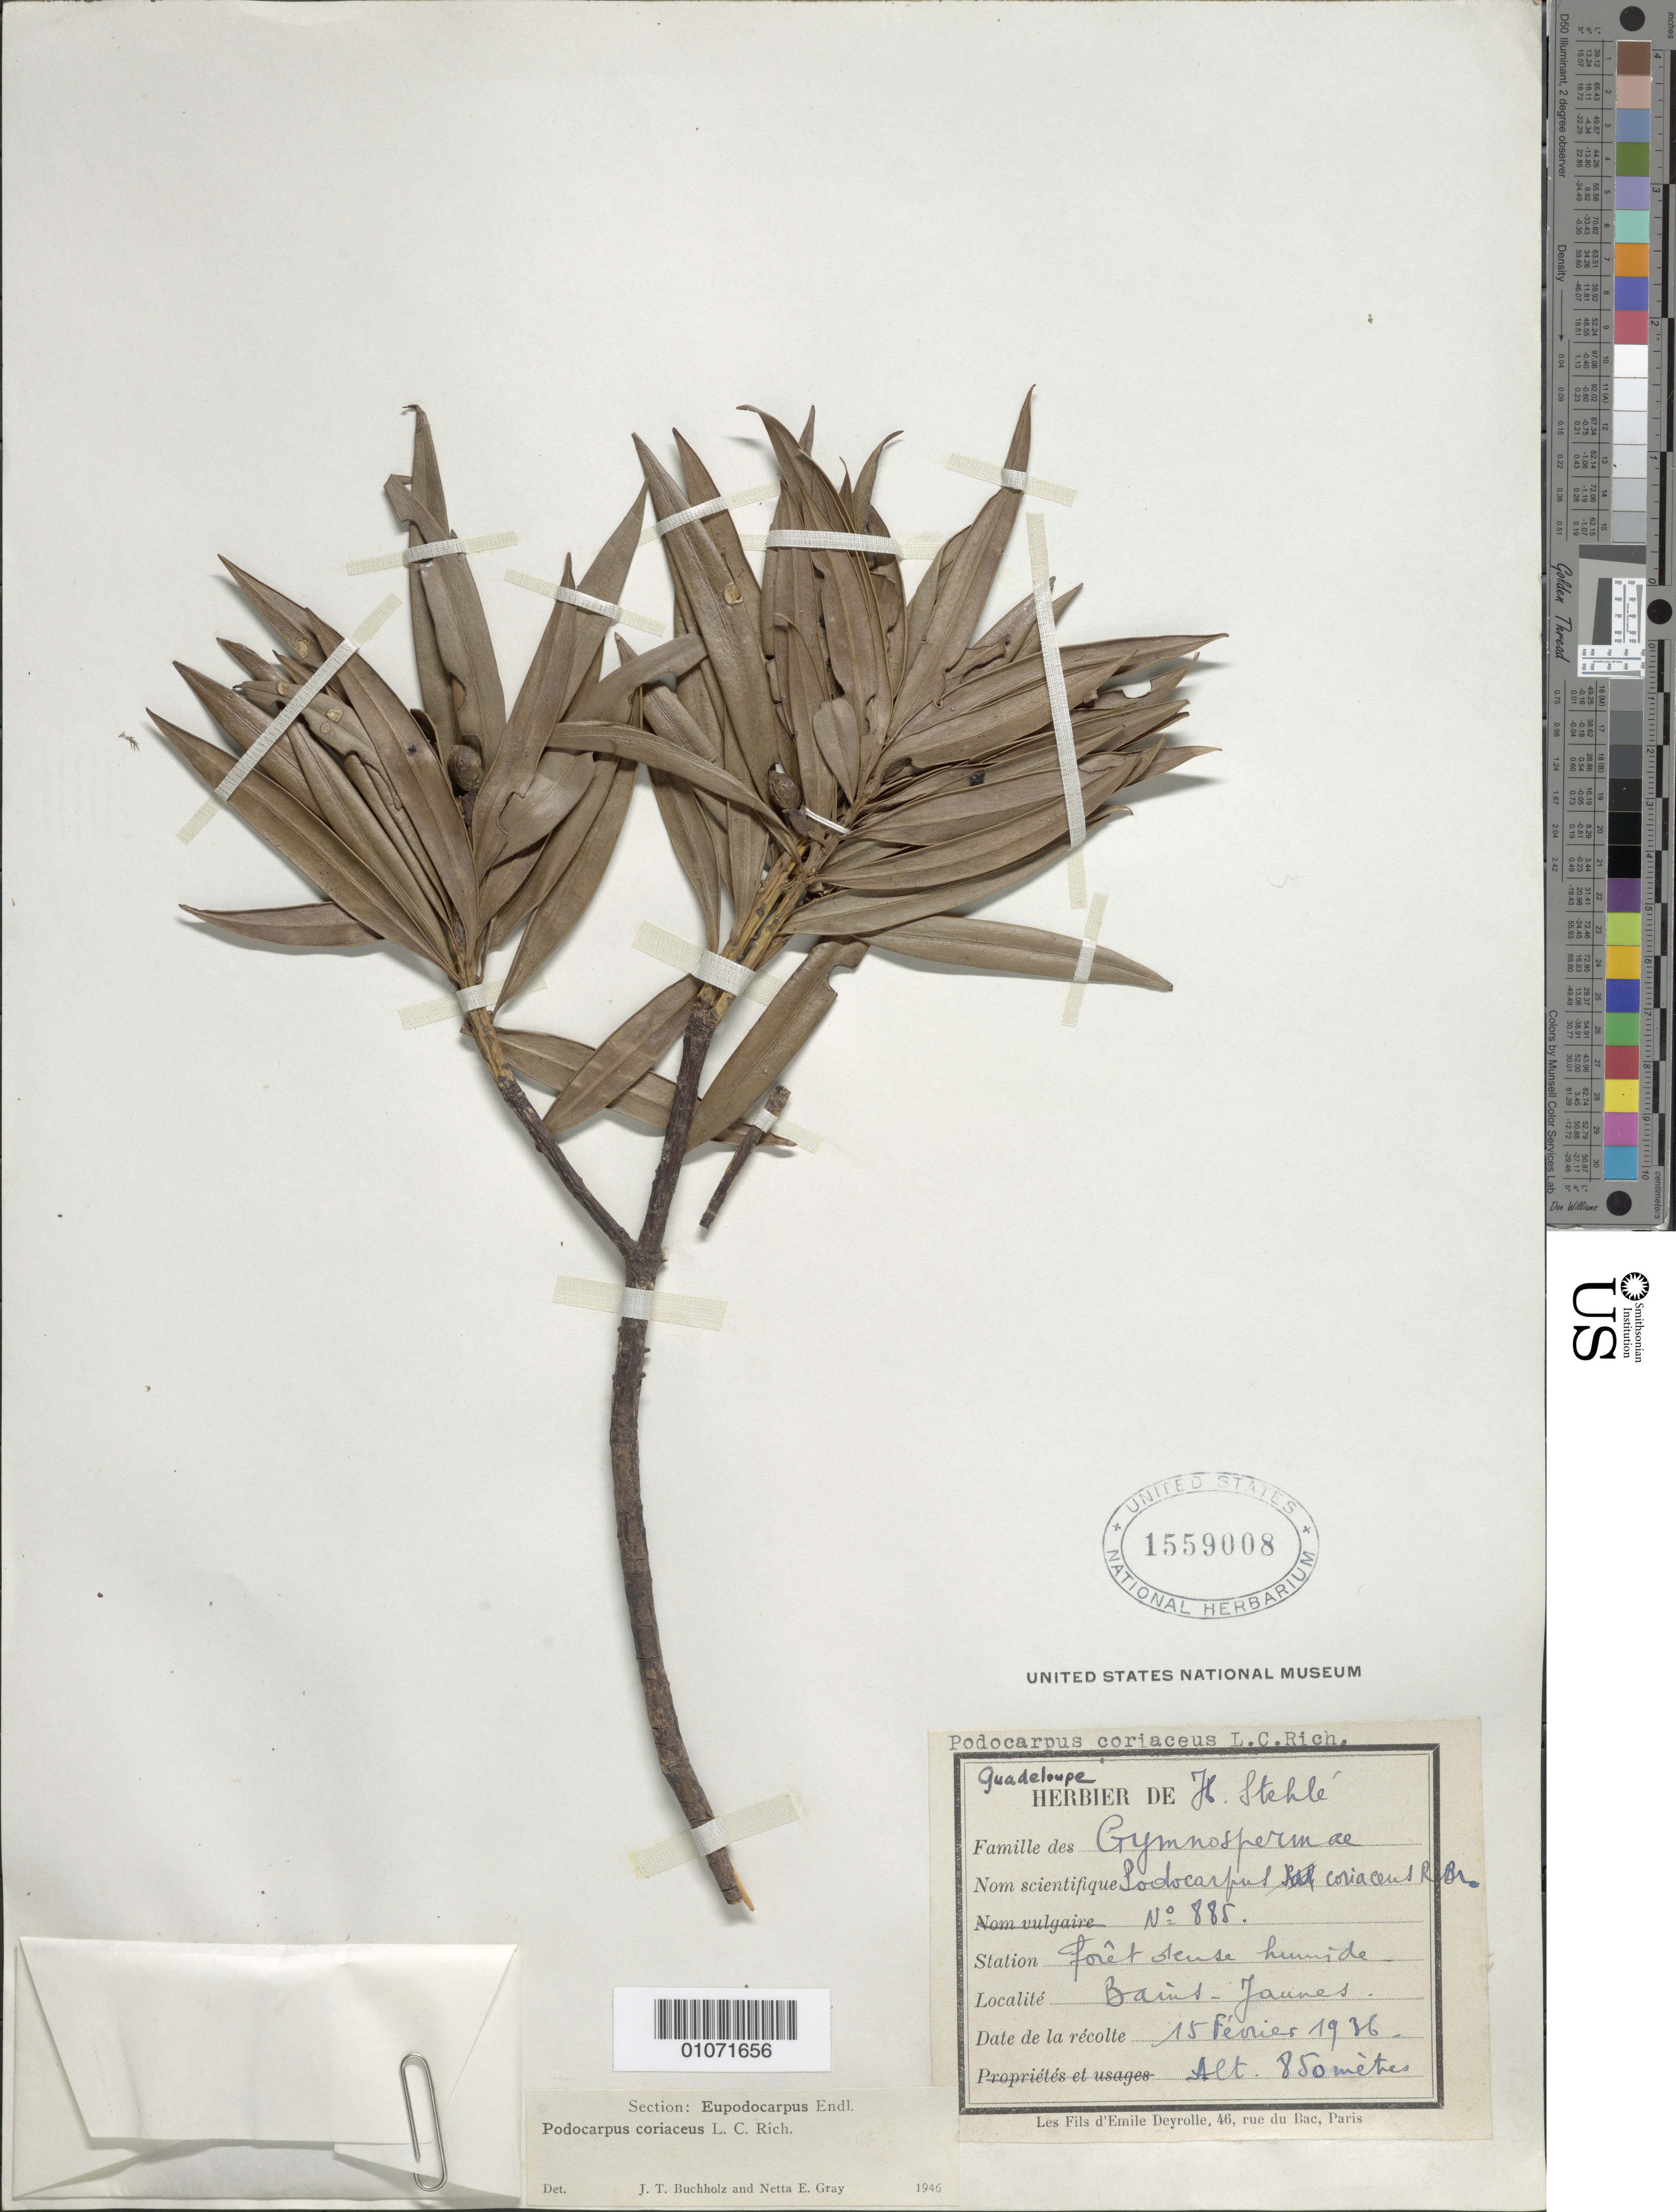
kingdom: Plantae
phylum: Tracheophyta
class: Pinopsida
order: Pinales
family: Podocarpaceae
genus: Podocarpus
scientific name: Podocarpus coriaceus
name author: Rich. & A. Rich.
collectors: H. Stehlé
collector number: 885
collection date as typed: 15 Feb 1936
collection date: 1936-02-15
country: Guadeloupe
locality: Banes Jonas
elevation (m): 850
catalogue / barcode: US 1559008